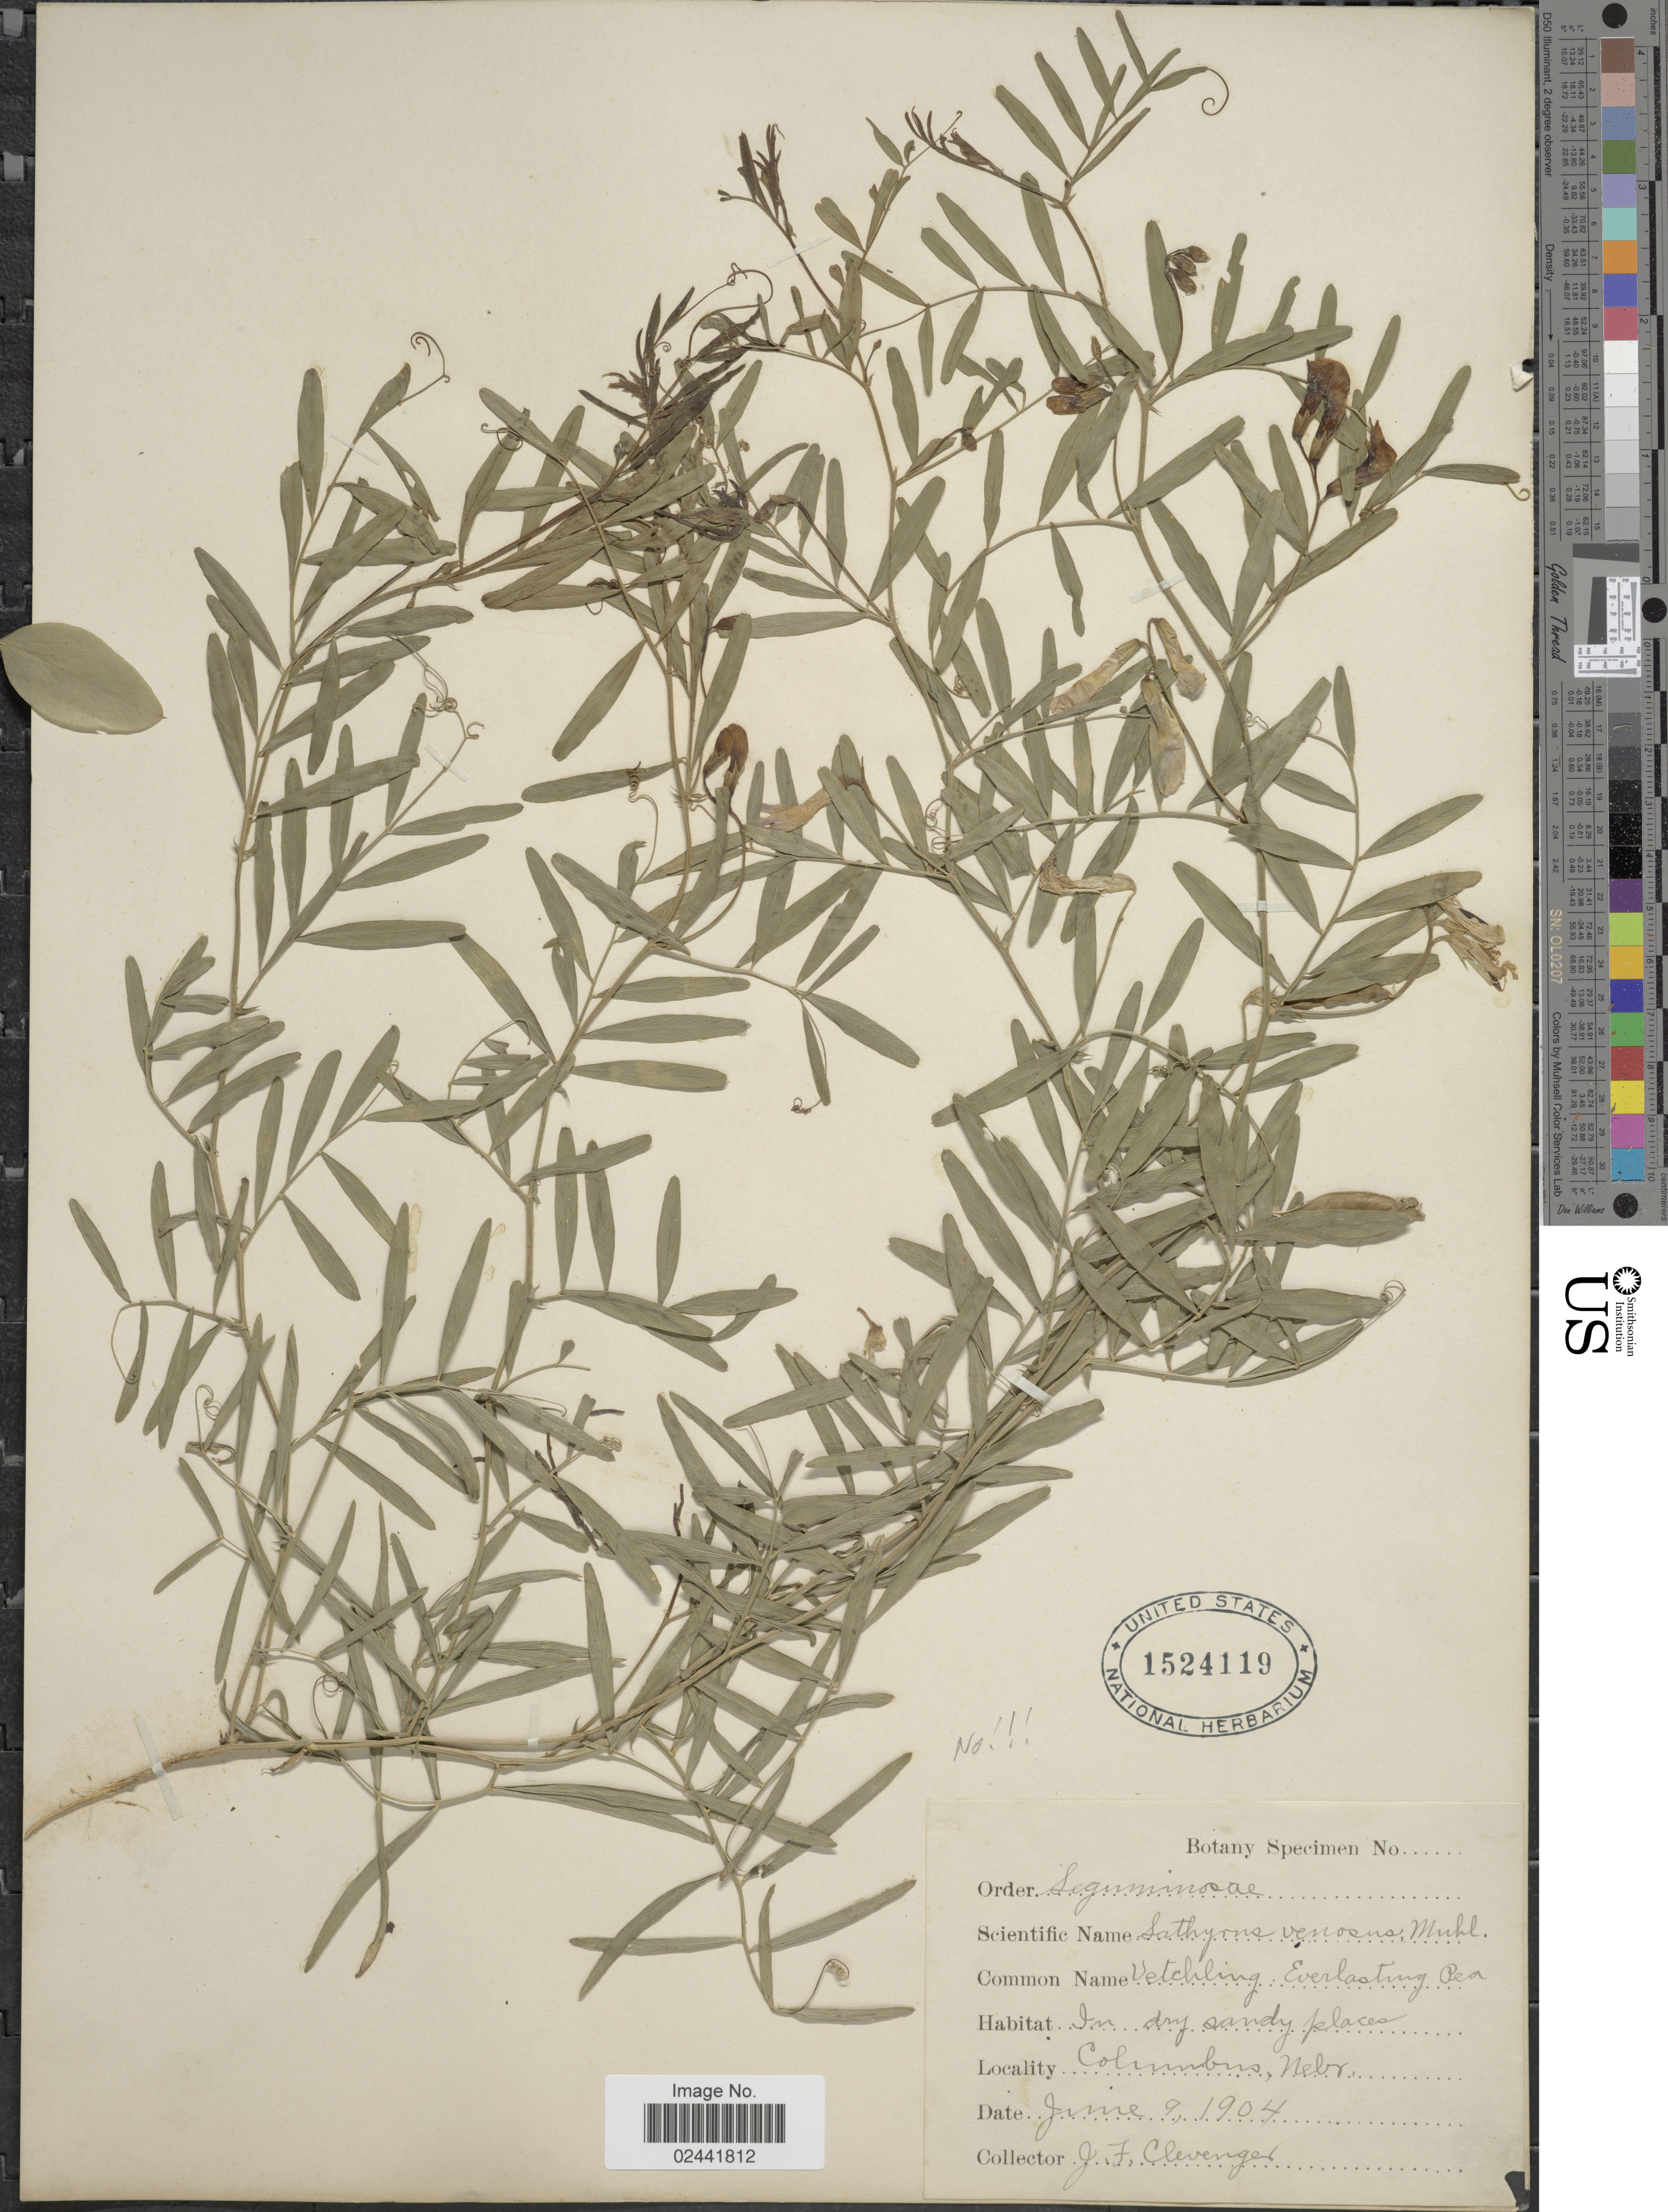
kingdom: Plantae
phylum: Tracheophyta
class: Magnoliopsida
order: Fabales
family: Fabaceae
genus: Lathyrus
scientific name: Lathyrus venosus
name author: Muhl. ex Willd.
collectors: J. F. Clevenger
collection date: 1904-06-09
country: United States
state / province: Nebraska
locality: Columbus, Nebr.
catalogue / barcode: US 1524119